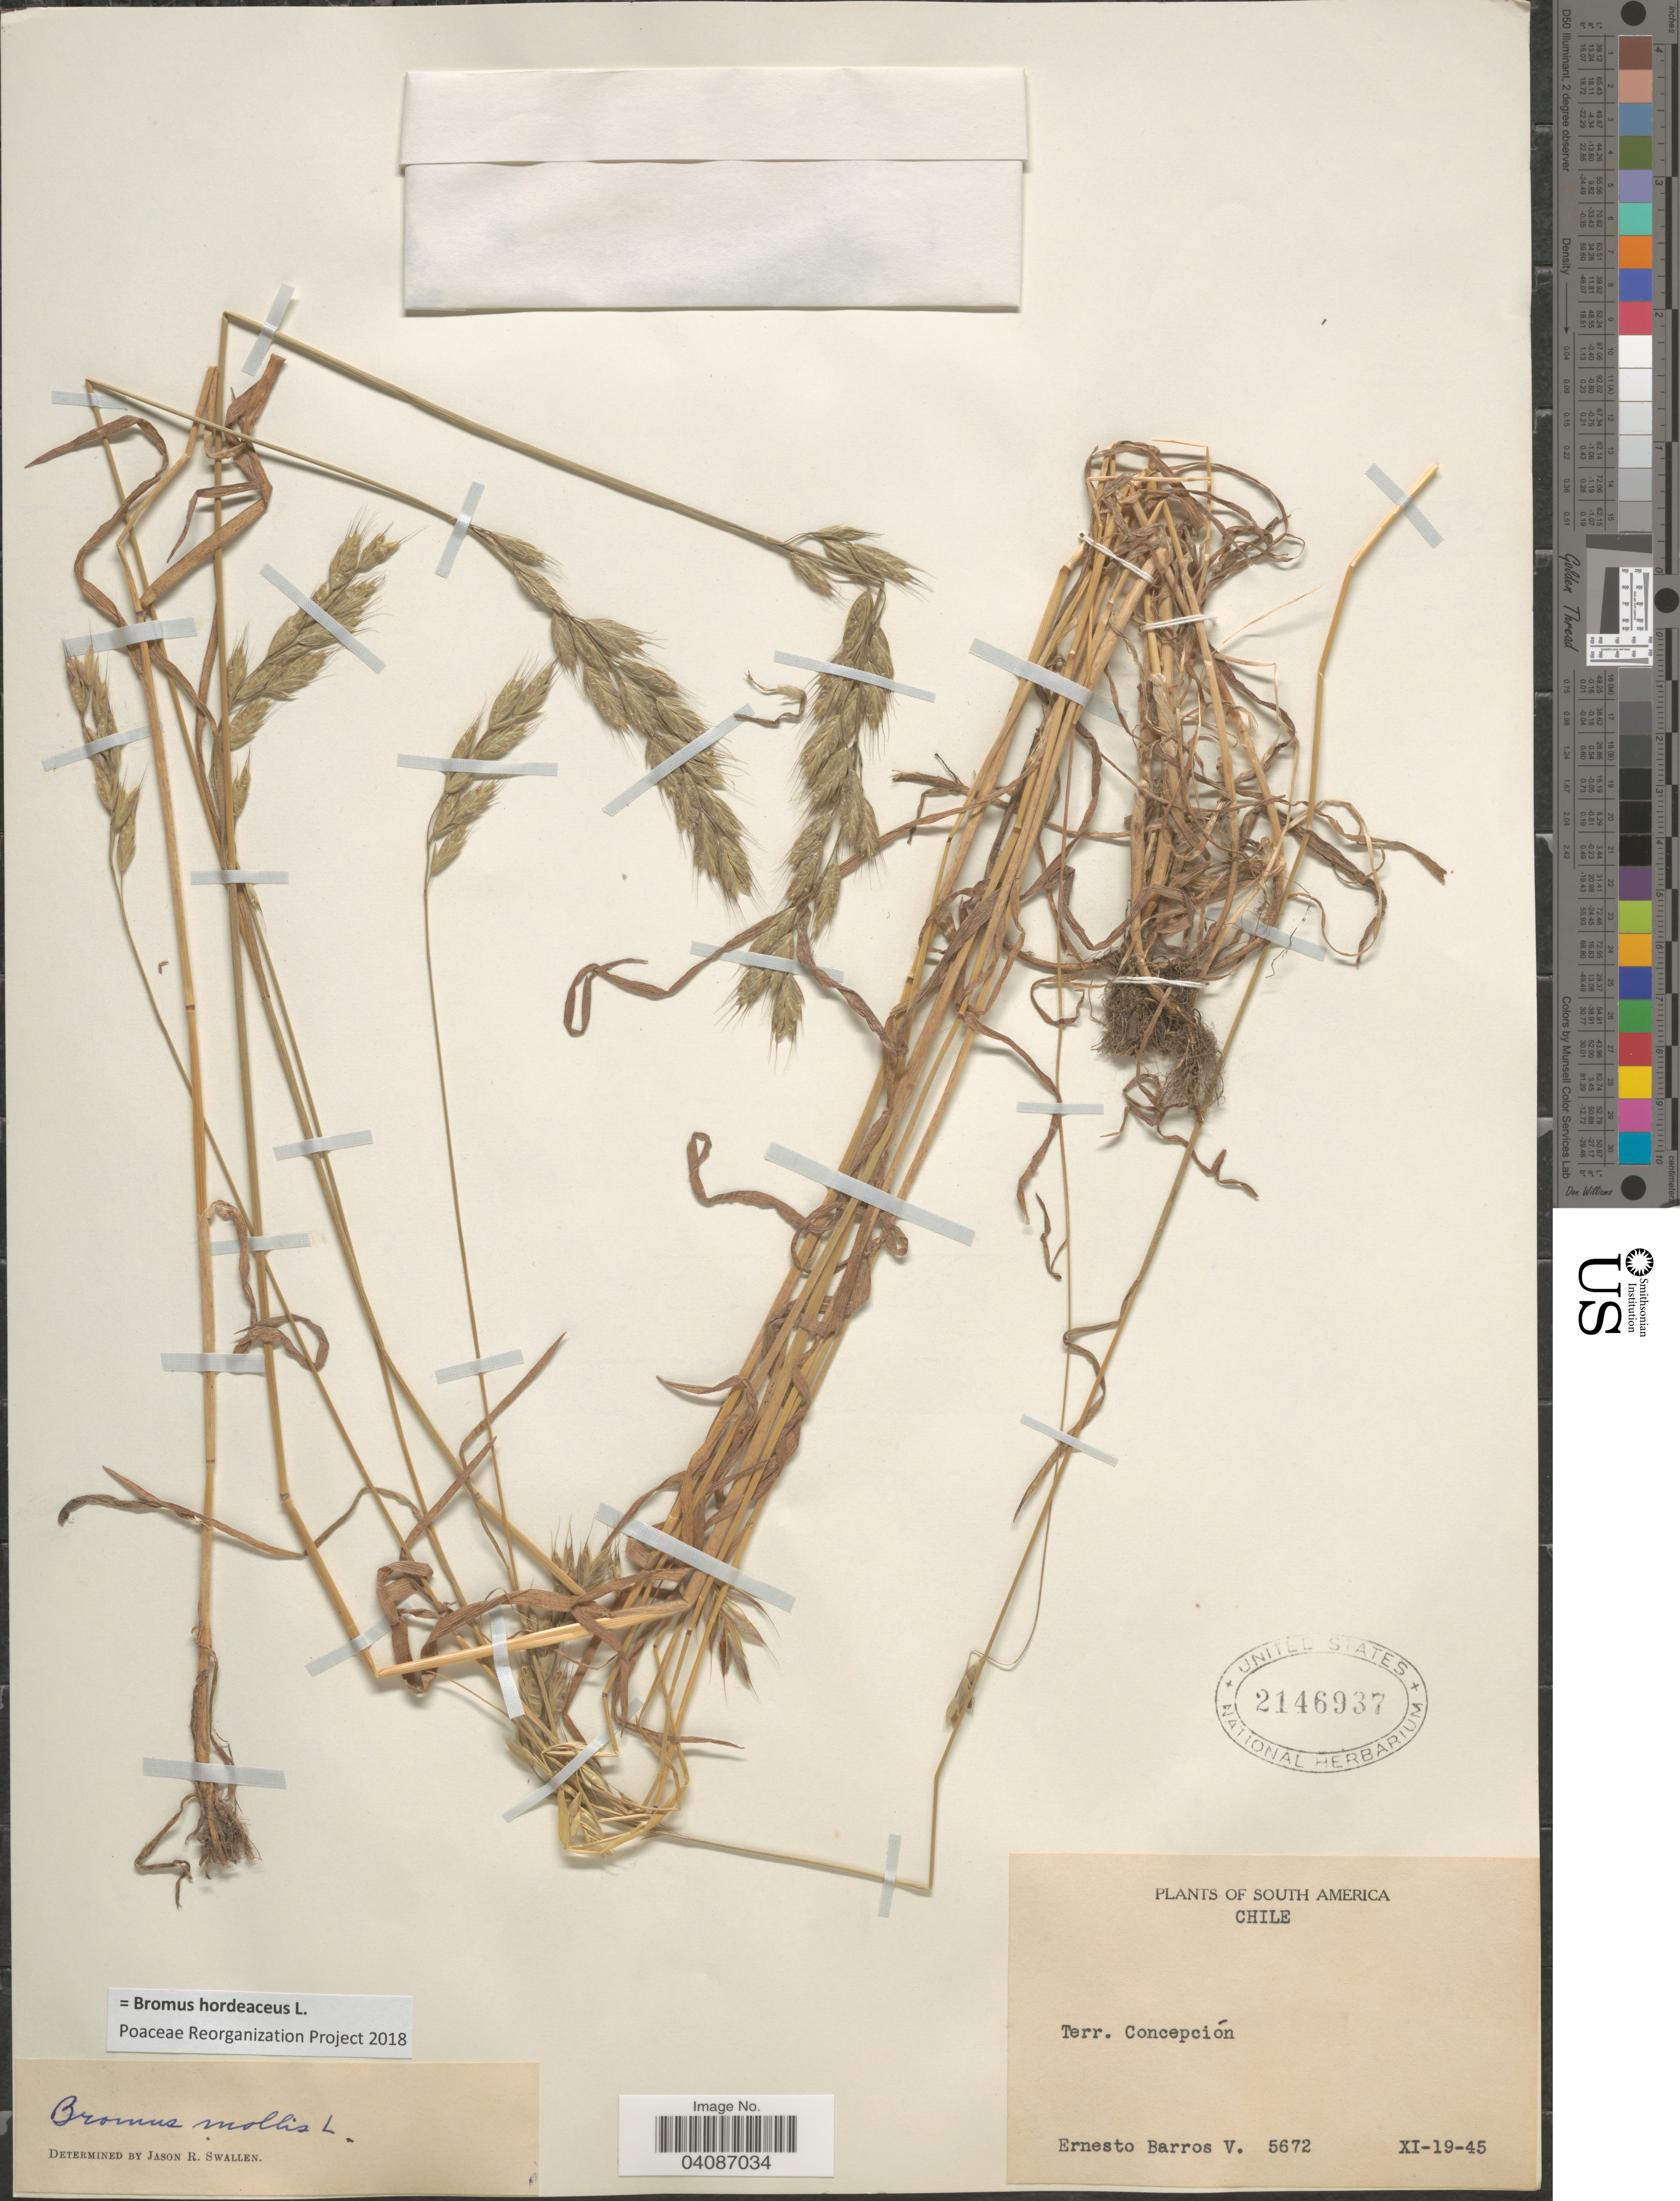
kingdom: Plantae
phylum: Tracheophyta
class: Liliopsida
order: Poales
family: Poaceae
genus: Bromus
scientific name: Bromus hordeaceus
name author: L.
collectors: E. Barros V.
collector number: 5672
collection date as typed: Transcribed d/m/y: 19/11/45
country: Chile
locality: Terr. Concepción.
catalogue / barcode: US 2146937